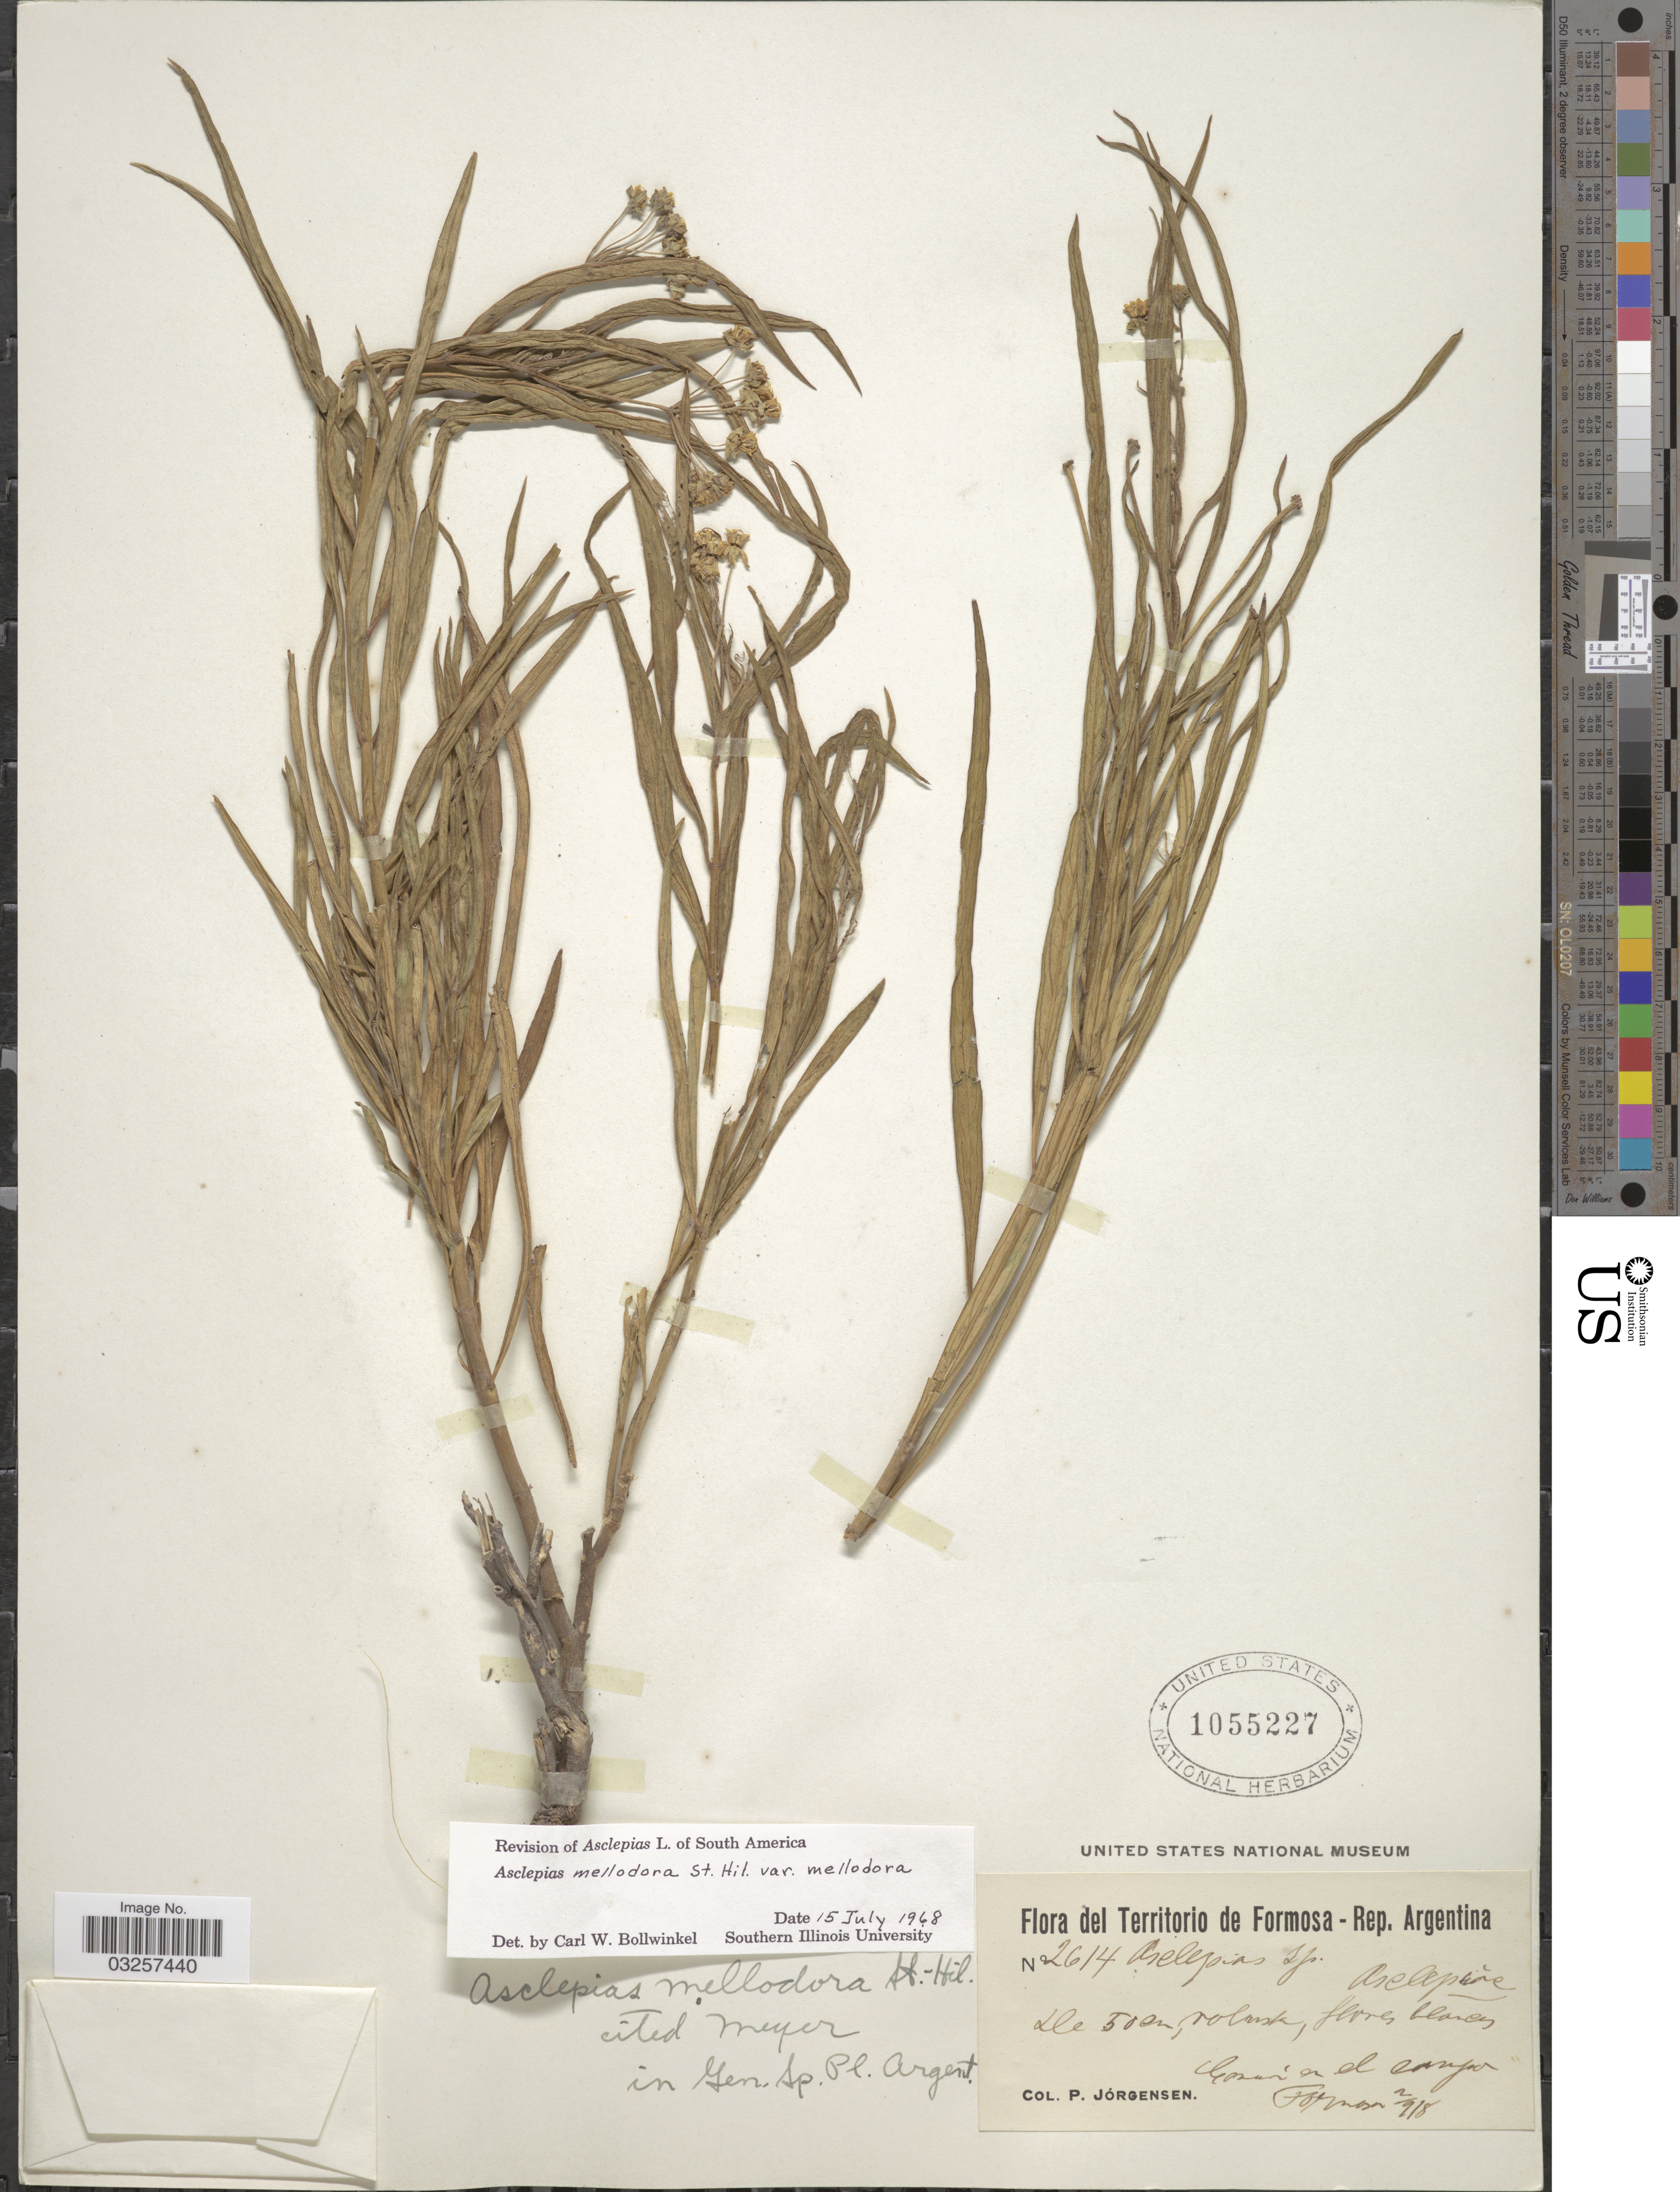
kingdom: Plantae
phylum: Tracheophyta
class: Magnoliopsida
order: Gentianales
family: Apocynaceae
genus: Asclepias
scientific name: Asclepias mellodora var. mellodora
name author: A. St.-Hil.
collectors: P. Jörgensen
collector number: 2614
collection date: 1918-02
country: Argentina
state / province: Formosa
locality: Territorio de Formosa.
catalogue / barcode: US 1055227